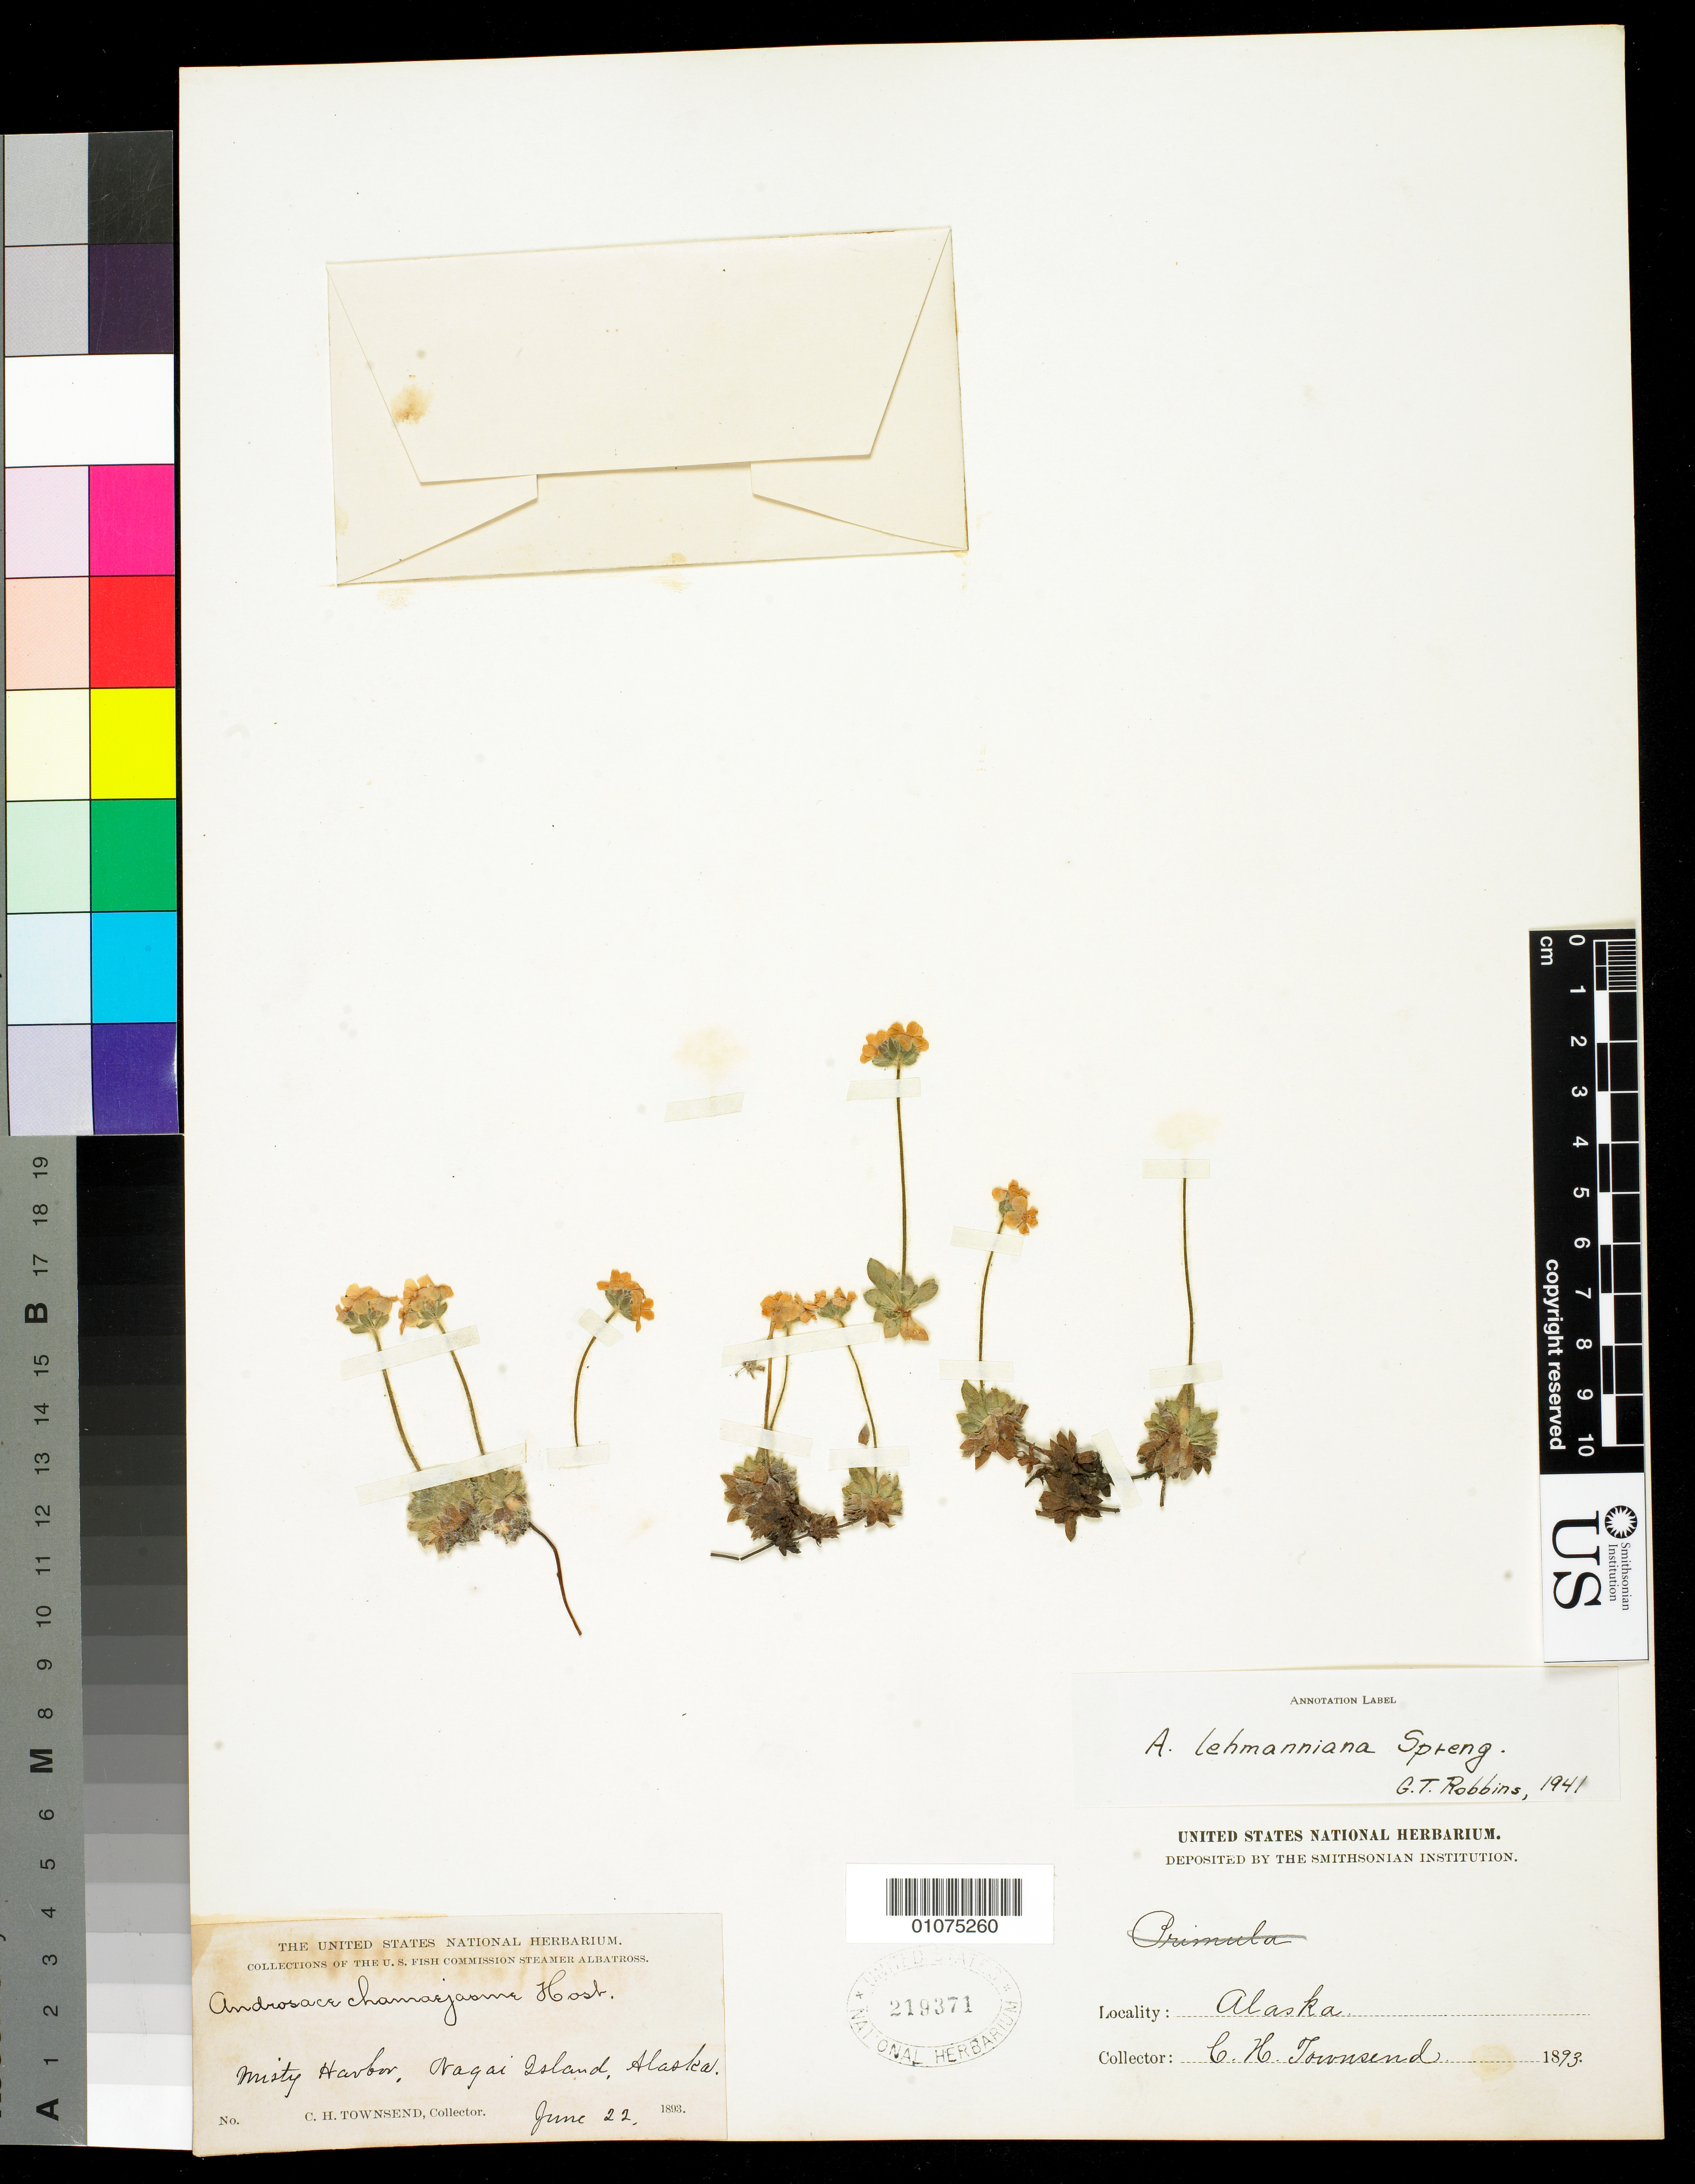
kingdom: Plantae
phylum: Tracheophyta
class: Magnoliopsida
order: Ericales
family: Primulaceae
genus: Androsace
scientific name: Androsace lehmanniana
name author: Spreng.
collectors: C. H. Townsend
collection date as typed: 22 Jun 1893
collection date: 1893-06-22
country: United States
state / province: Alaska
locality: Misty Harbor, Nagai Island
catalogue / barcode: US 219371